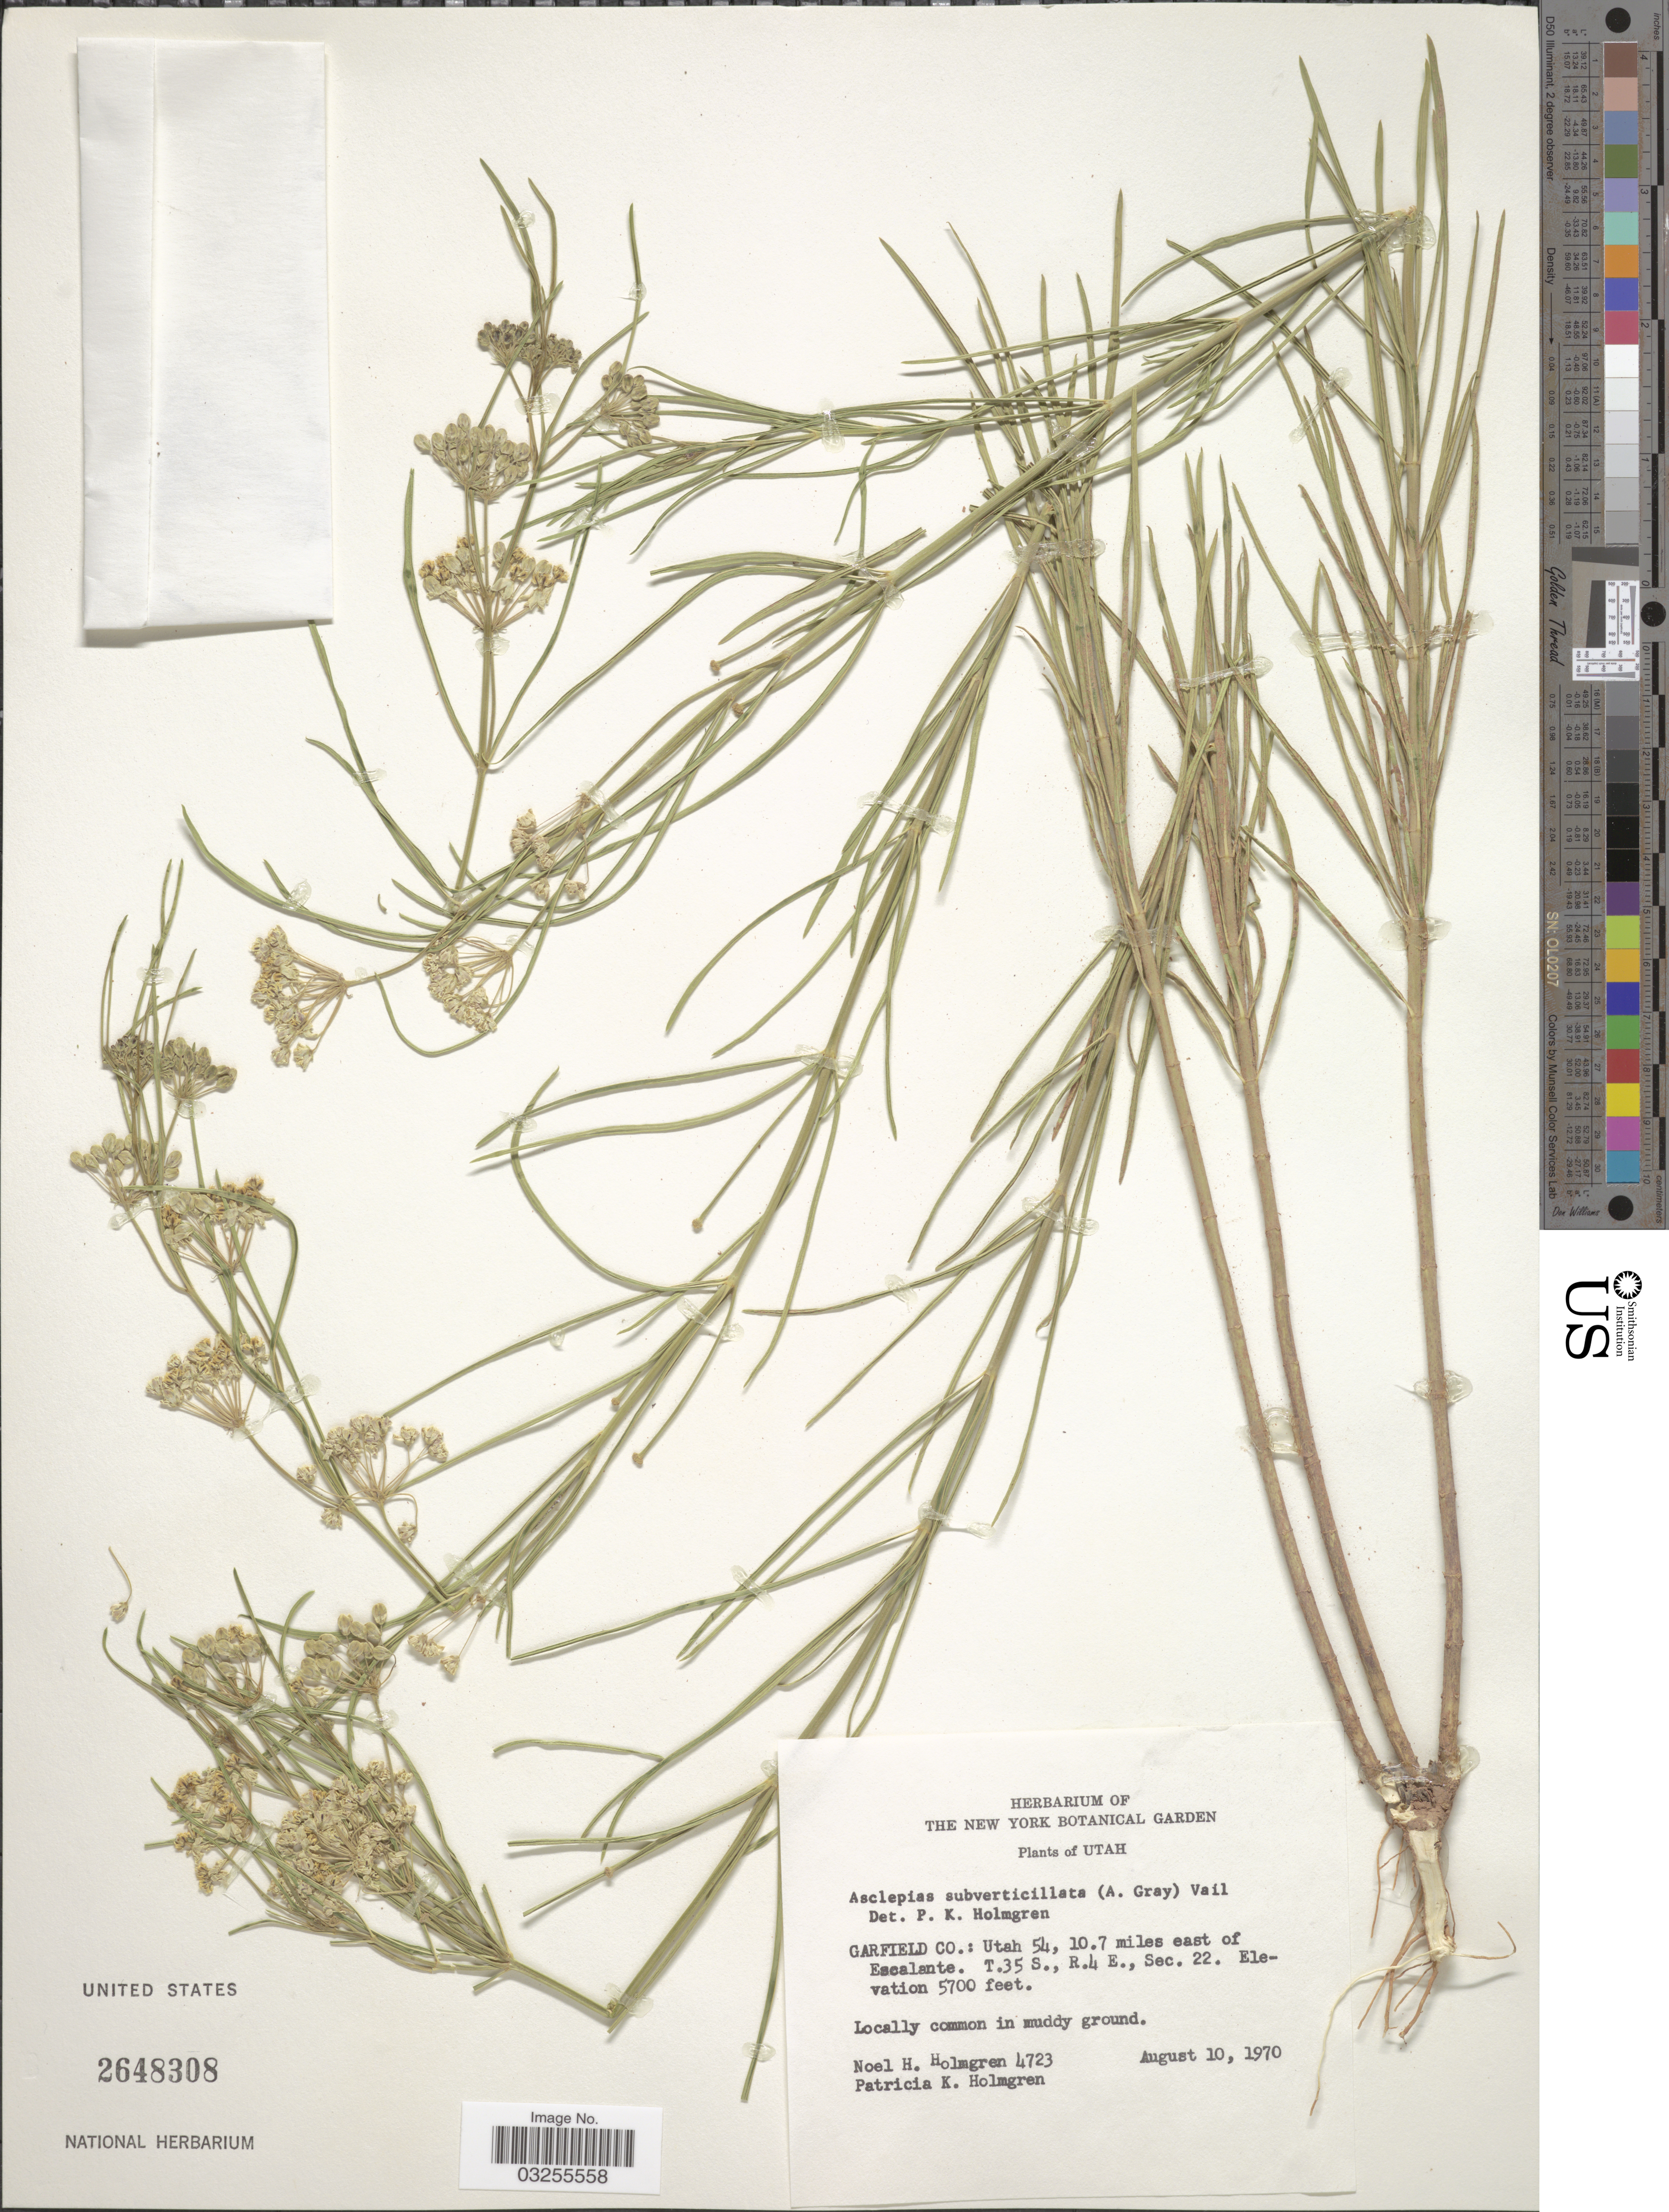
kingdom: Plantae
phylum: Tracheophyta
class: Magnoliopsida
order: Gentianales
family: Apocynaceae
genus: Asclepias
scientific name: Asclepias subverticillata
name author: (A. Gray) Vail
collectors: N. H. Holmgren & P. K. Holmgren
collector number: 4723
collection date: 1970-08-10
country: United States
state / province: Utah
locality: Garfield Co.: Utah 54, 10.7 miles east of Escalante. T.35 S., R.4 E., Sec. 22.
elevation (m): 1737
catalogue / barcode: US 2648308